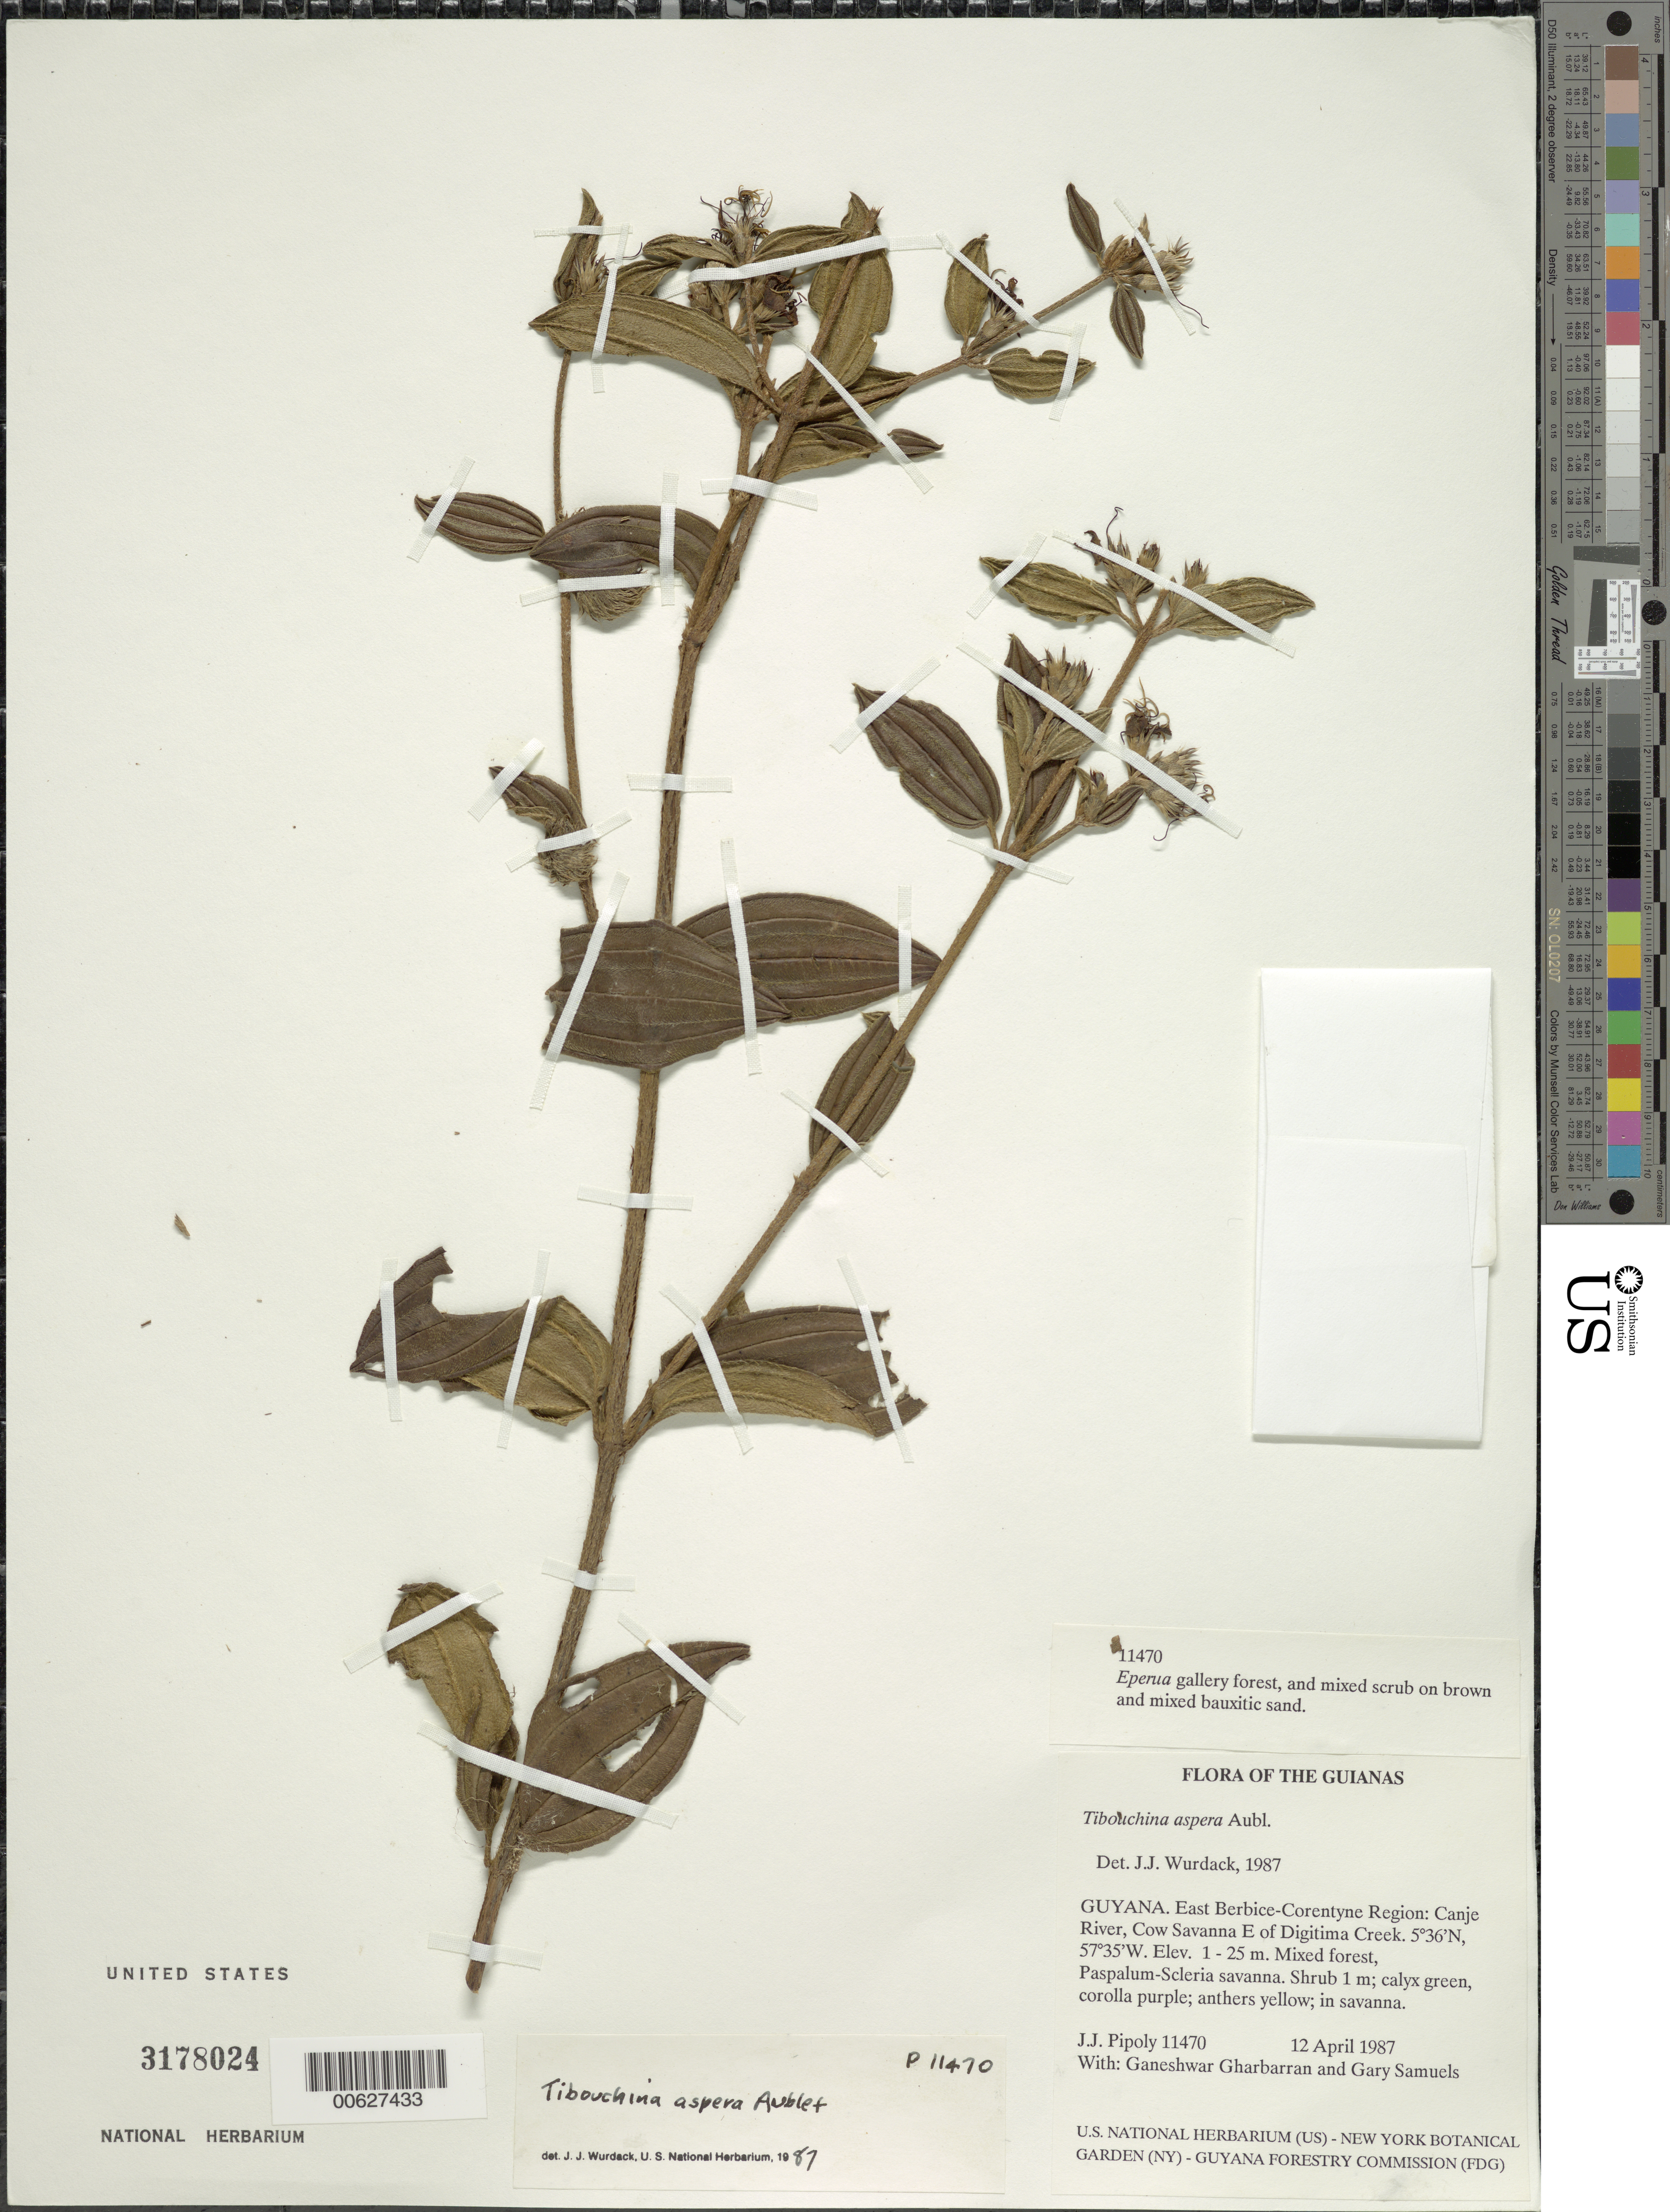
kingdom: Plantae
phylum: Tracheophyta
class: Magnoliopsida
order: Myrtales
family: Melastomataceae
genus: Tibouchina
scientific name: Tibouchina aspera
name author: Aubl.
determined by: Wurdack, John J., (US), US (UNITED STATES)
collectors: J. J. Pipoly, G. Gharbarran & G. Samuels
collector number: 11470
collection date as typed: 12 April 1987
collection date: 1987-04-12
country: Guyana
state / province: E. Berbice-Corentyne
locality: Canje River, Cow Savanna E of Digitima Creek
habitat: Mixed forest, Paspalum-Scleria savanna, Eperua gallery forest and mixed scrub on brown and mixed bauxitic sand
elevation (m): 1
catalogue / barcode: US 3178024